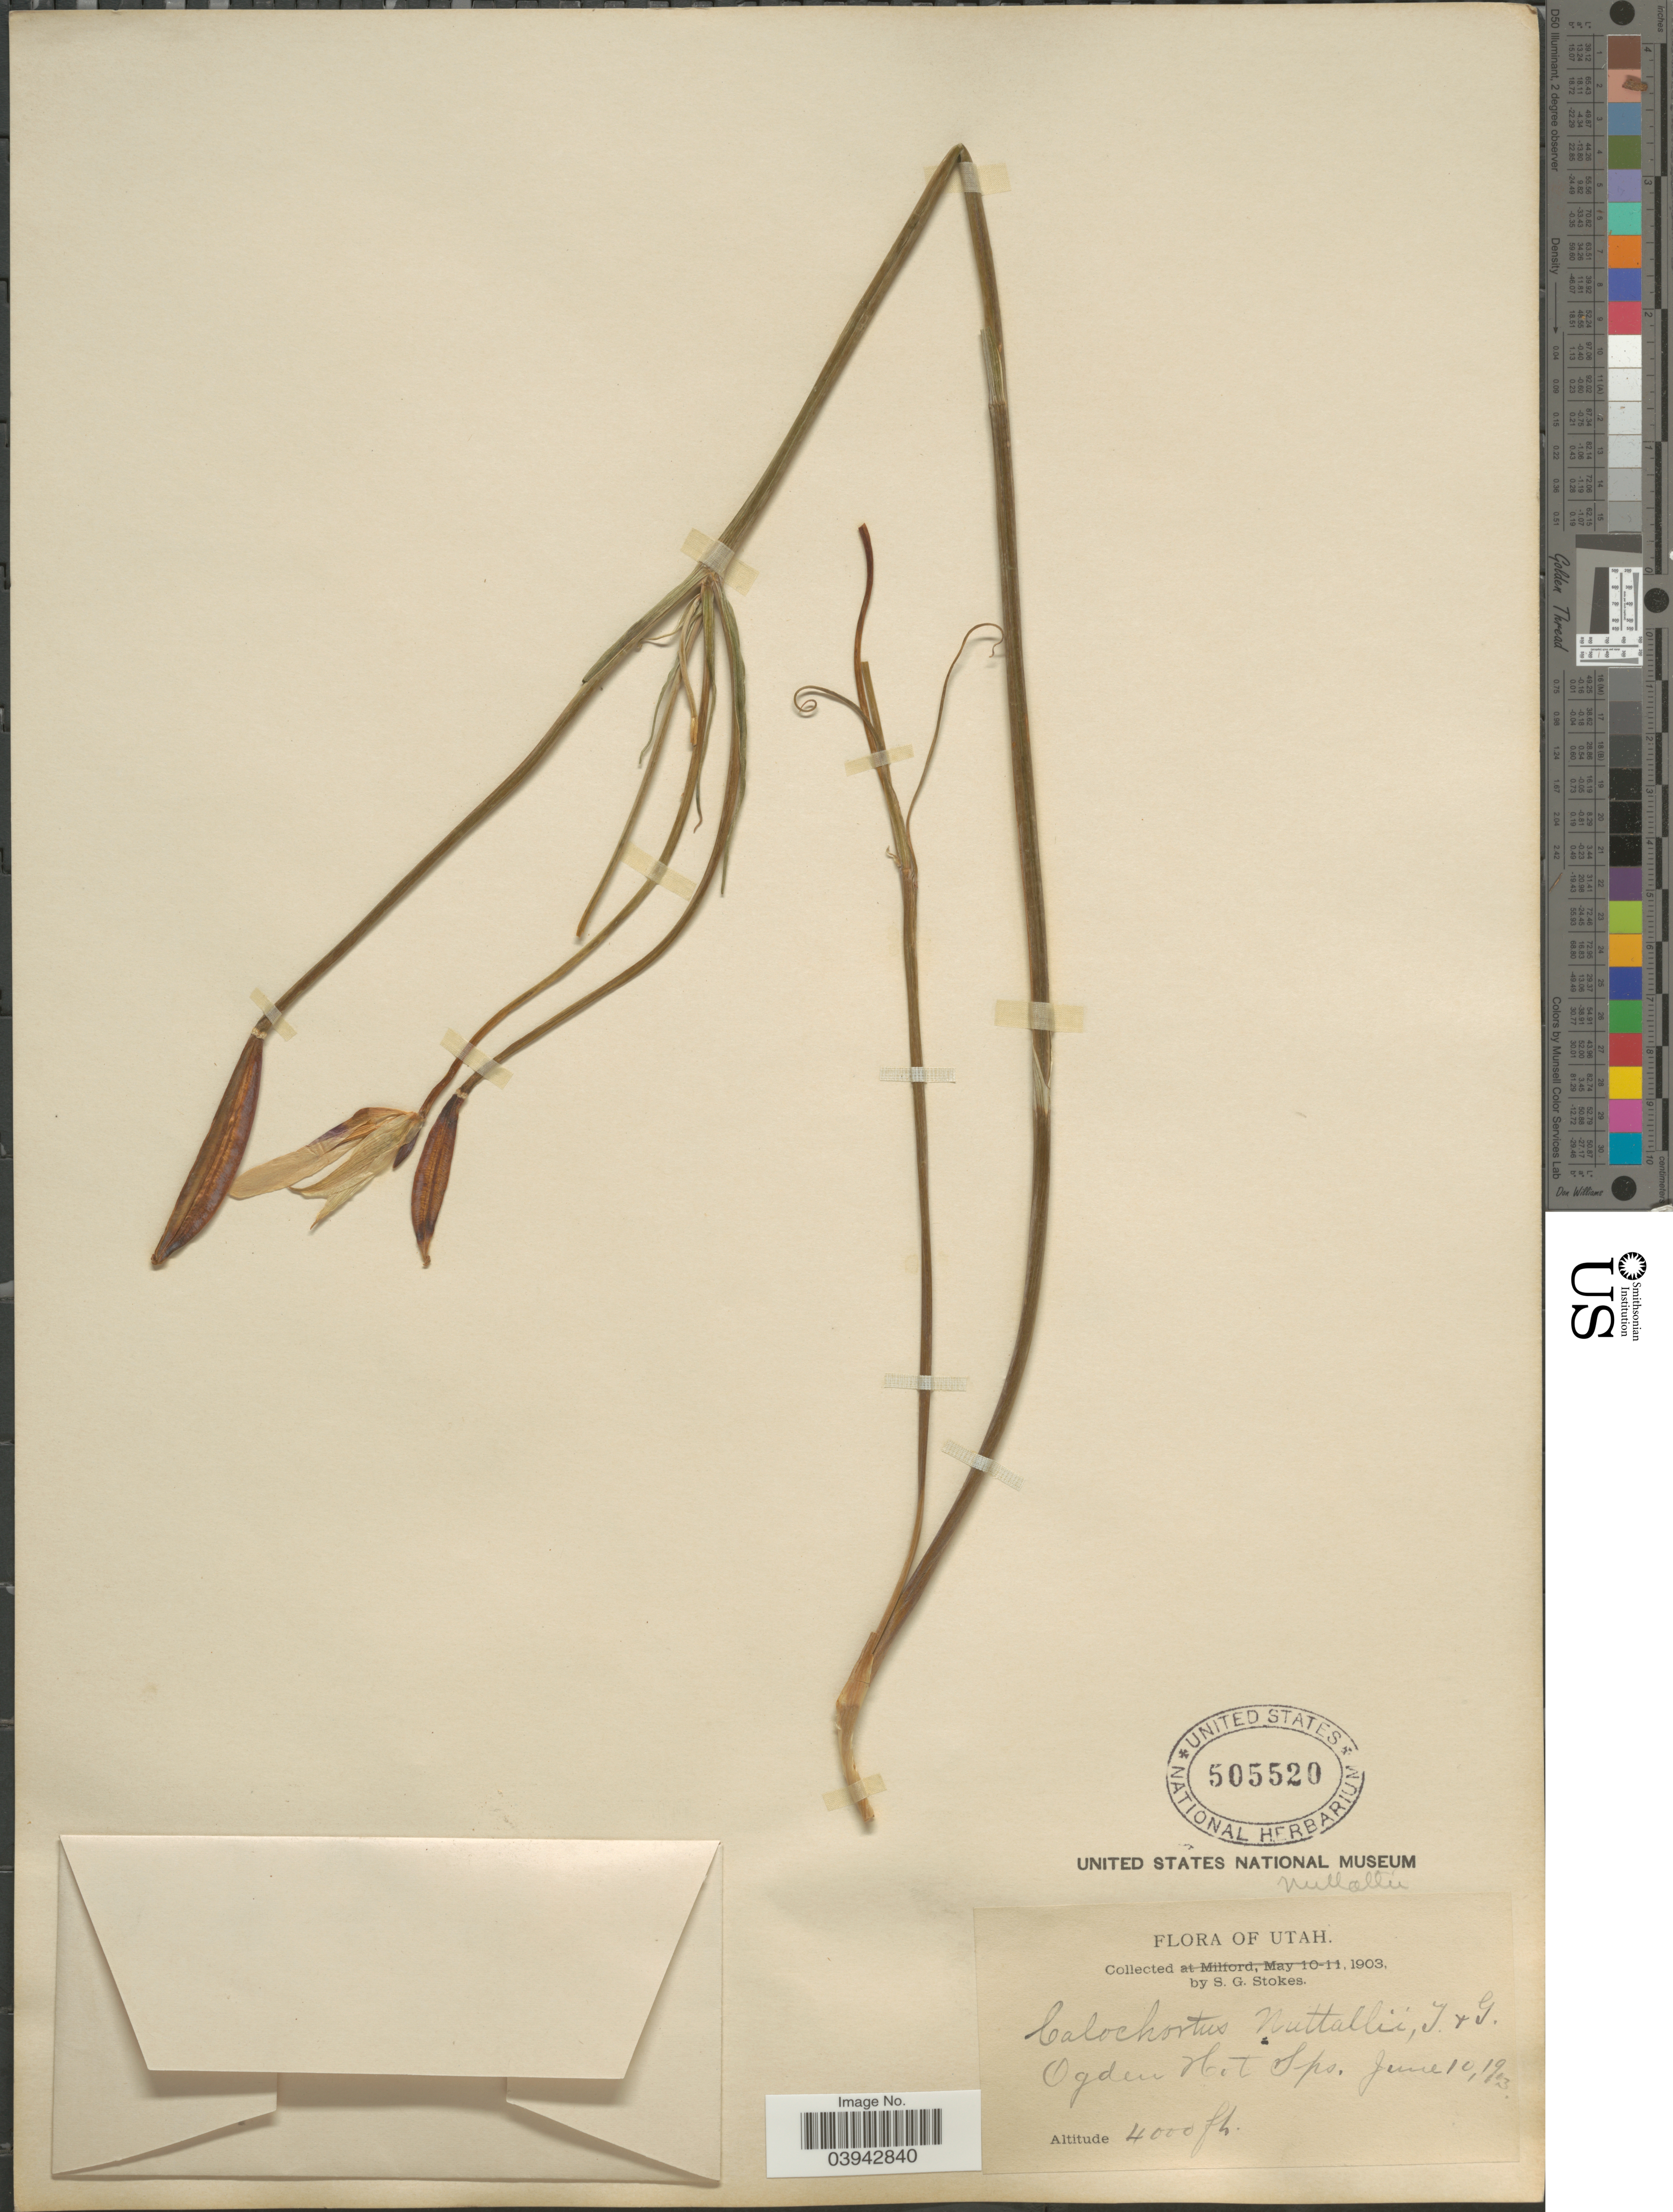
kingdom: Plantae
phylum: Tracheophyta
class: Liliopsida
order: Liliales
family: Liliaceae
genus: Calochortus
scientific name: Calochortus nuttallii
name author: Torr.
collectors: S. G. Stokes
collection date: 1903-06-10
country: United States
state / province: Utah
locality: Ogden Hot Sps.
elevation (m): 1219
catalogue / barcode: US 505520